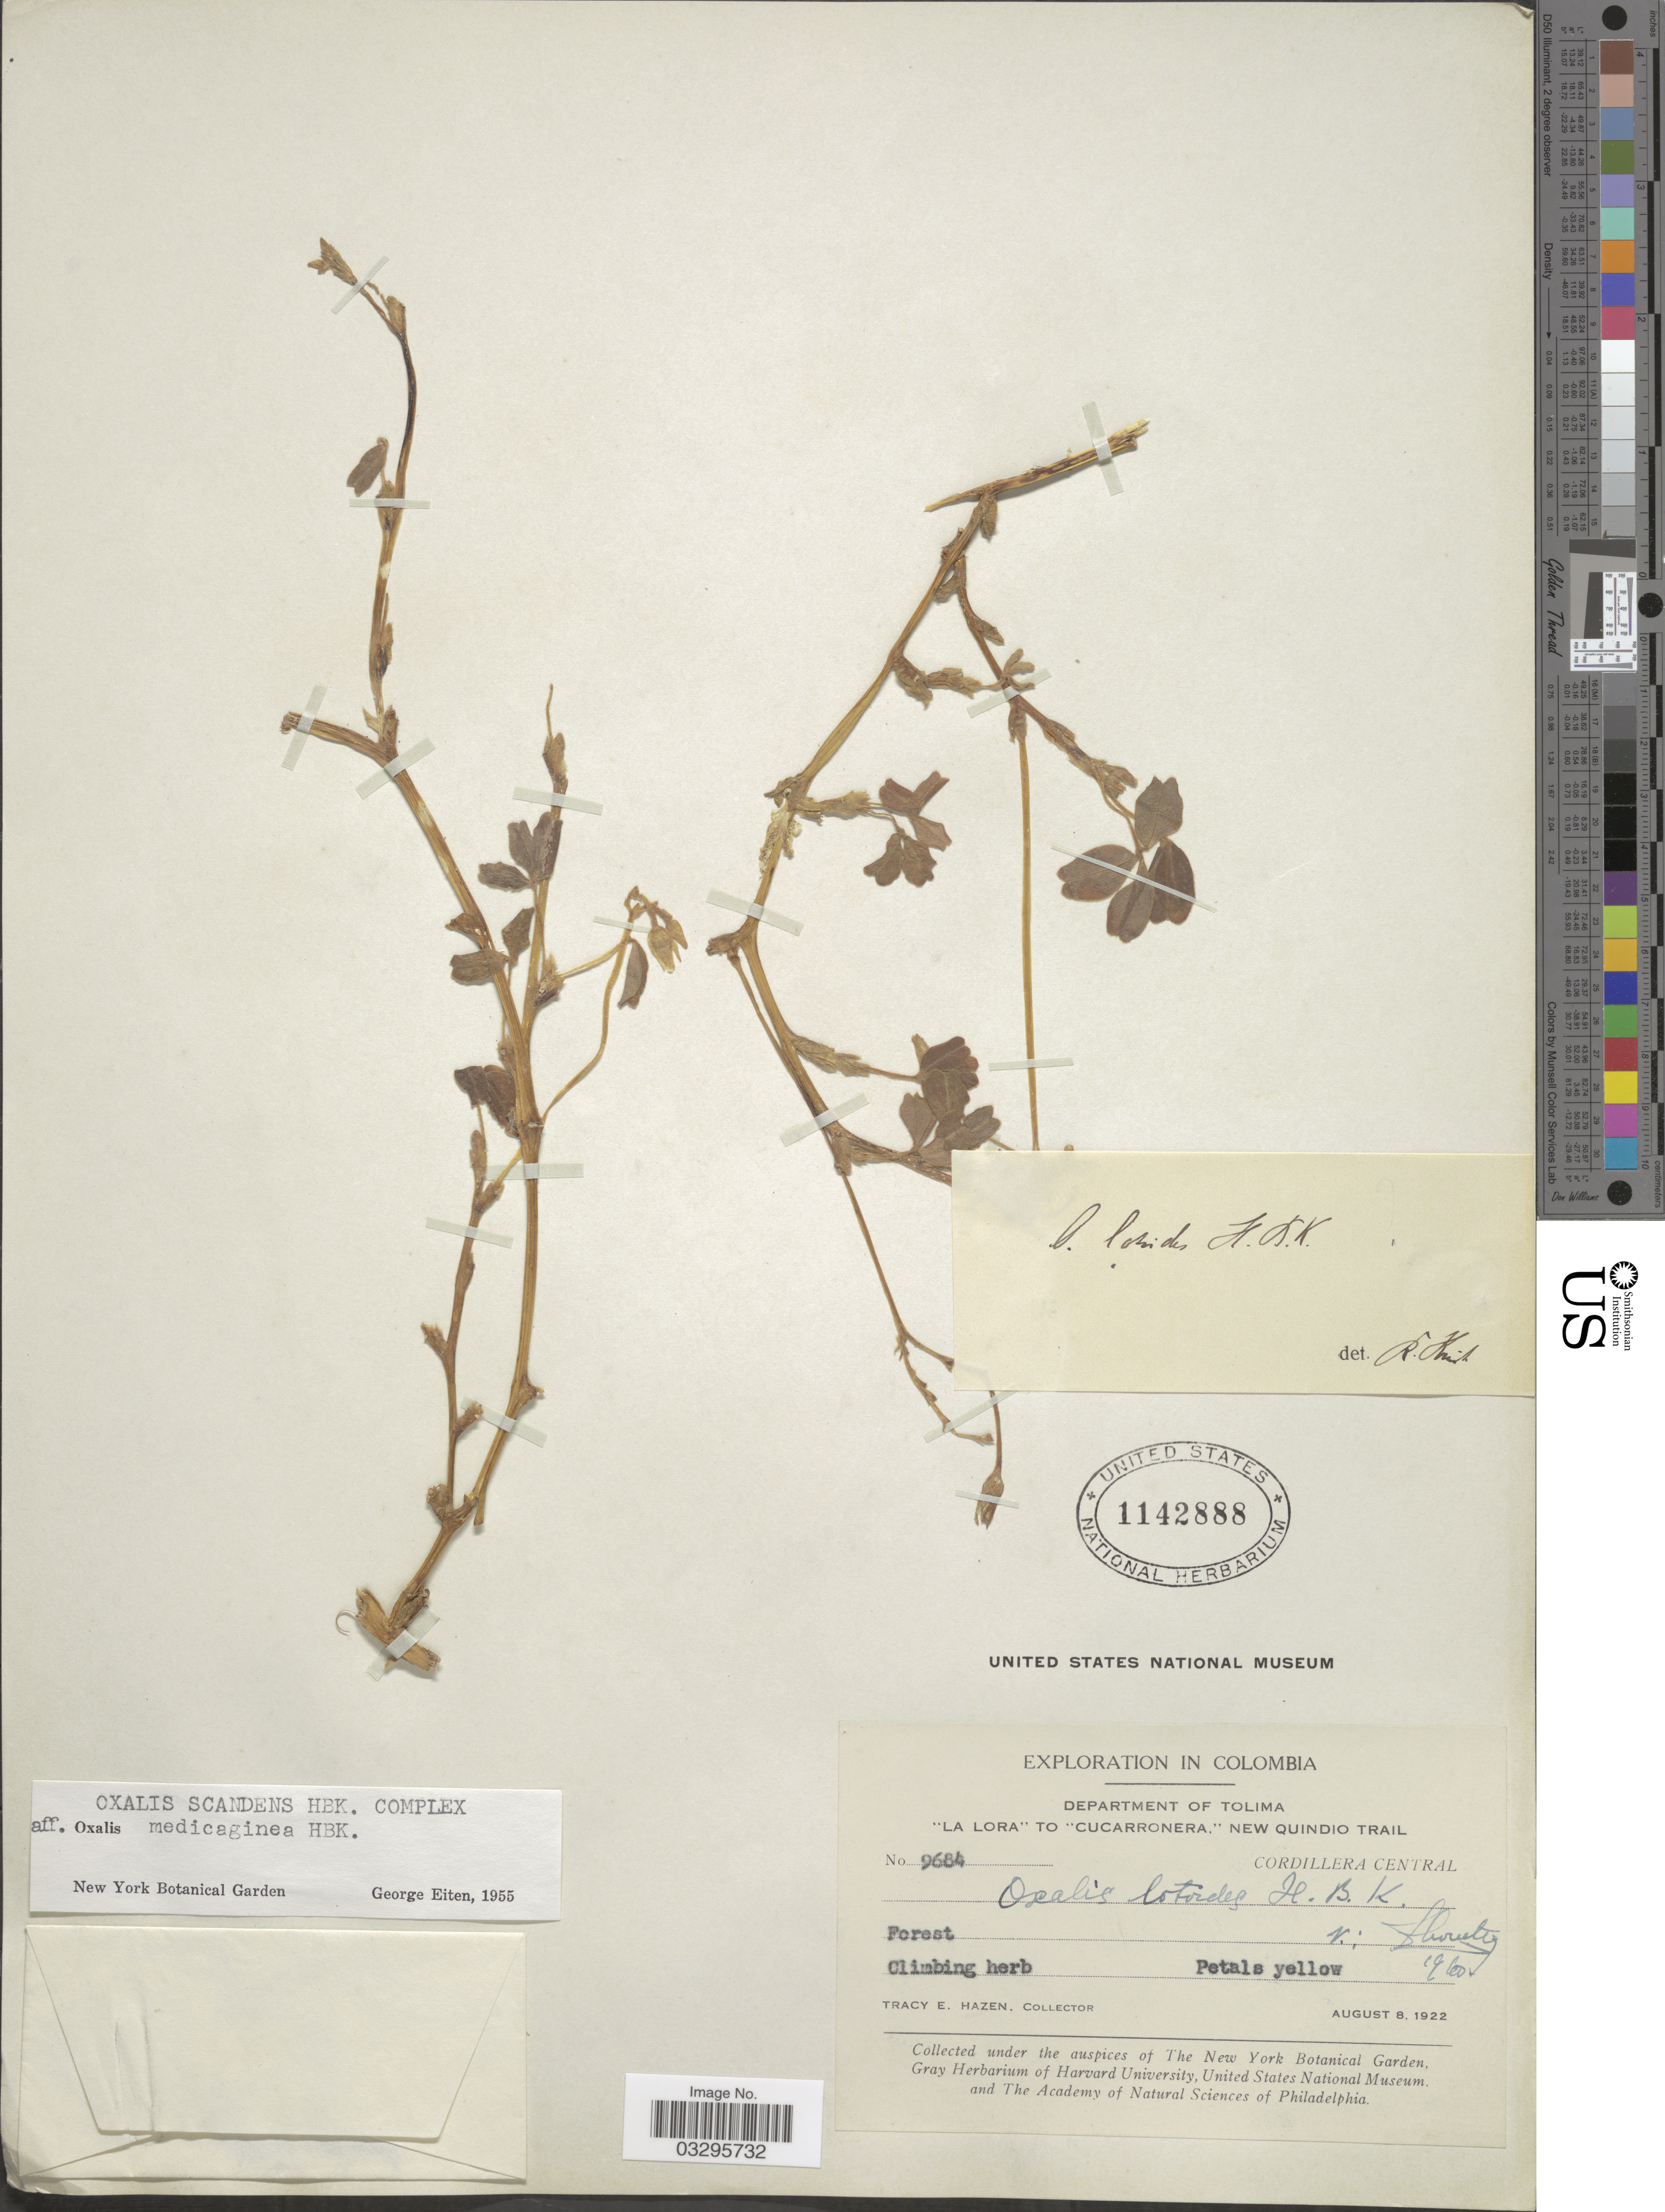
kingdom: Plantae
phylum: Tracheophyta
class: Magnoliopsida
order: Oxalidales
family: Oxalidaceae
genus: Oxalis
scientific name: Oxalis lotoides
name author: Kunth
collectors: T. E. Hazen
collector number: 9684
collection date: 1922-08-08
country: Colombia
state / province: Tolima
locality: Department of Tolima, "La Lora" to "Cucarronera," New Quindio Trail, Cordillera Central.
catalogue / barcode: US 1142888